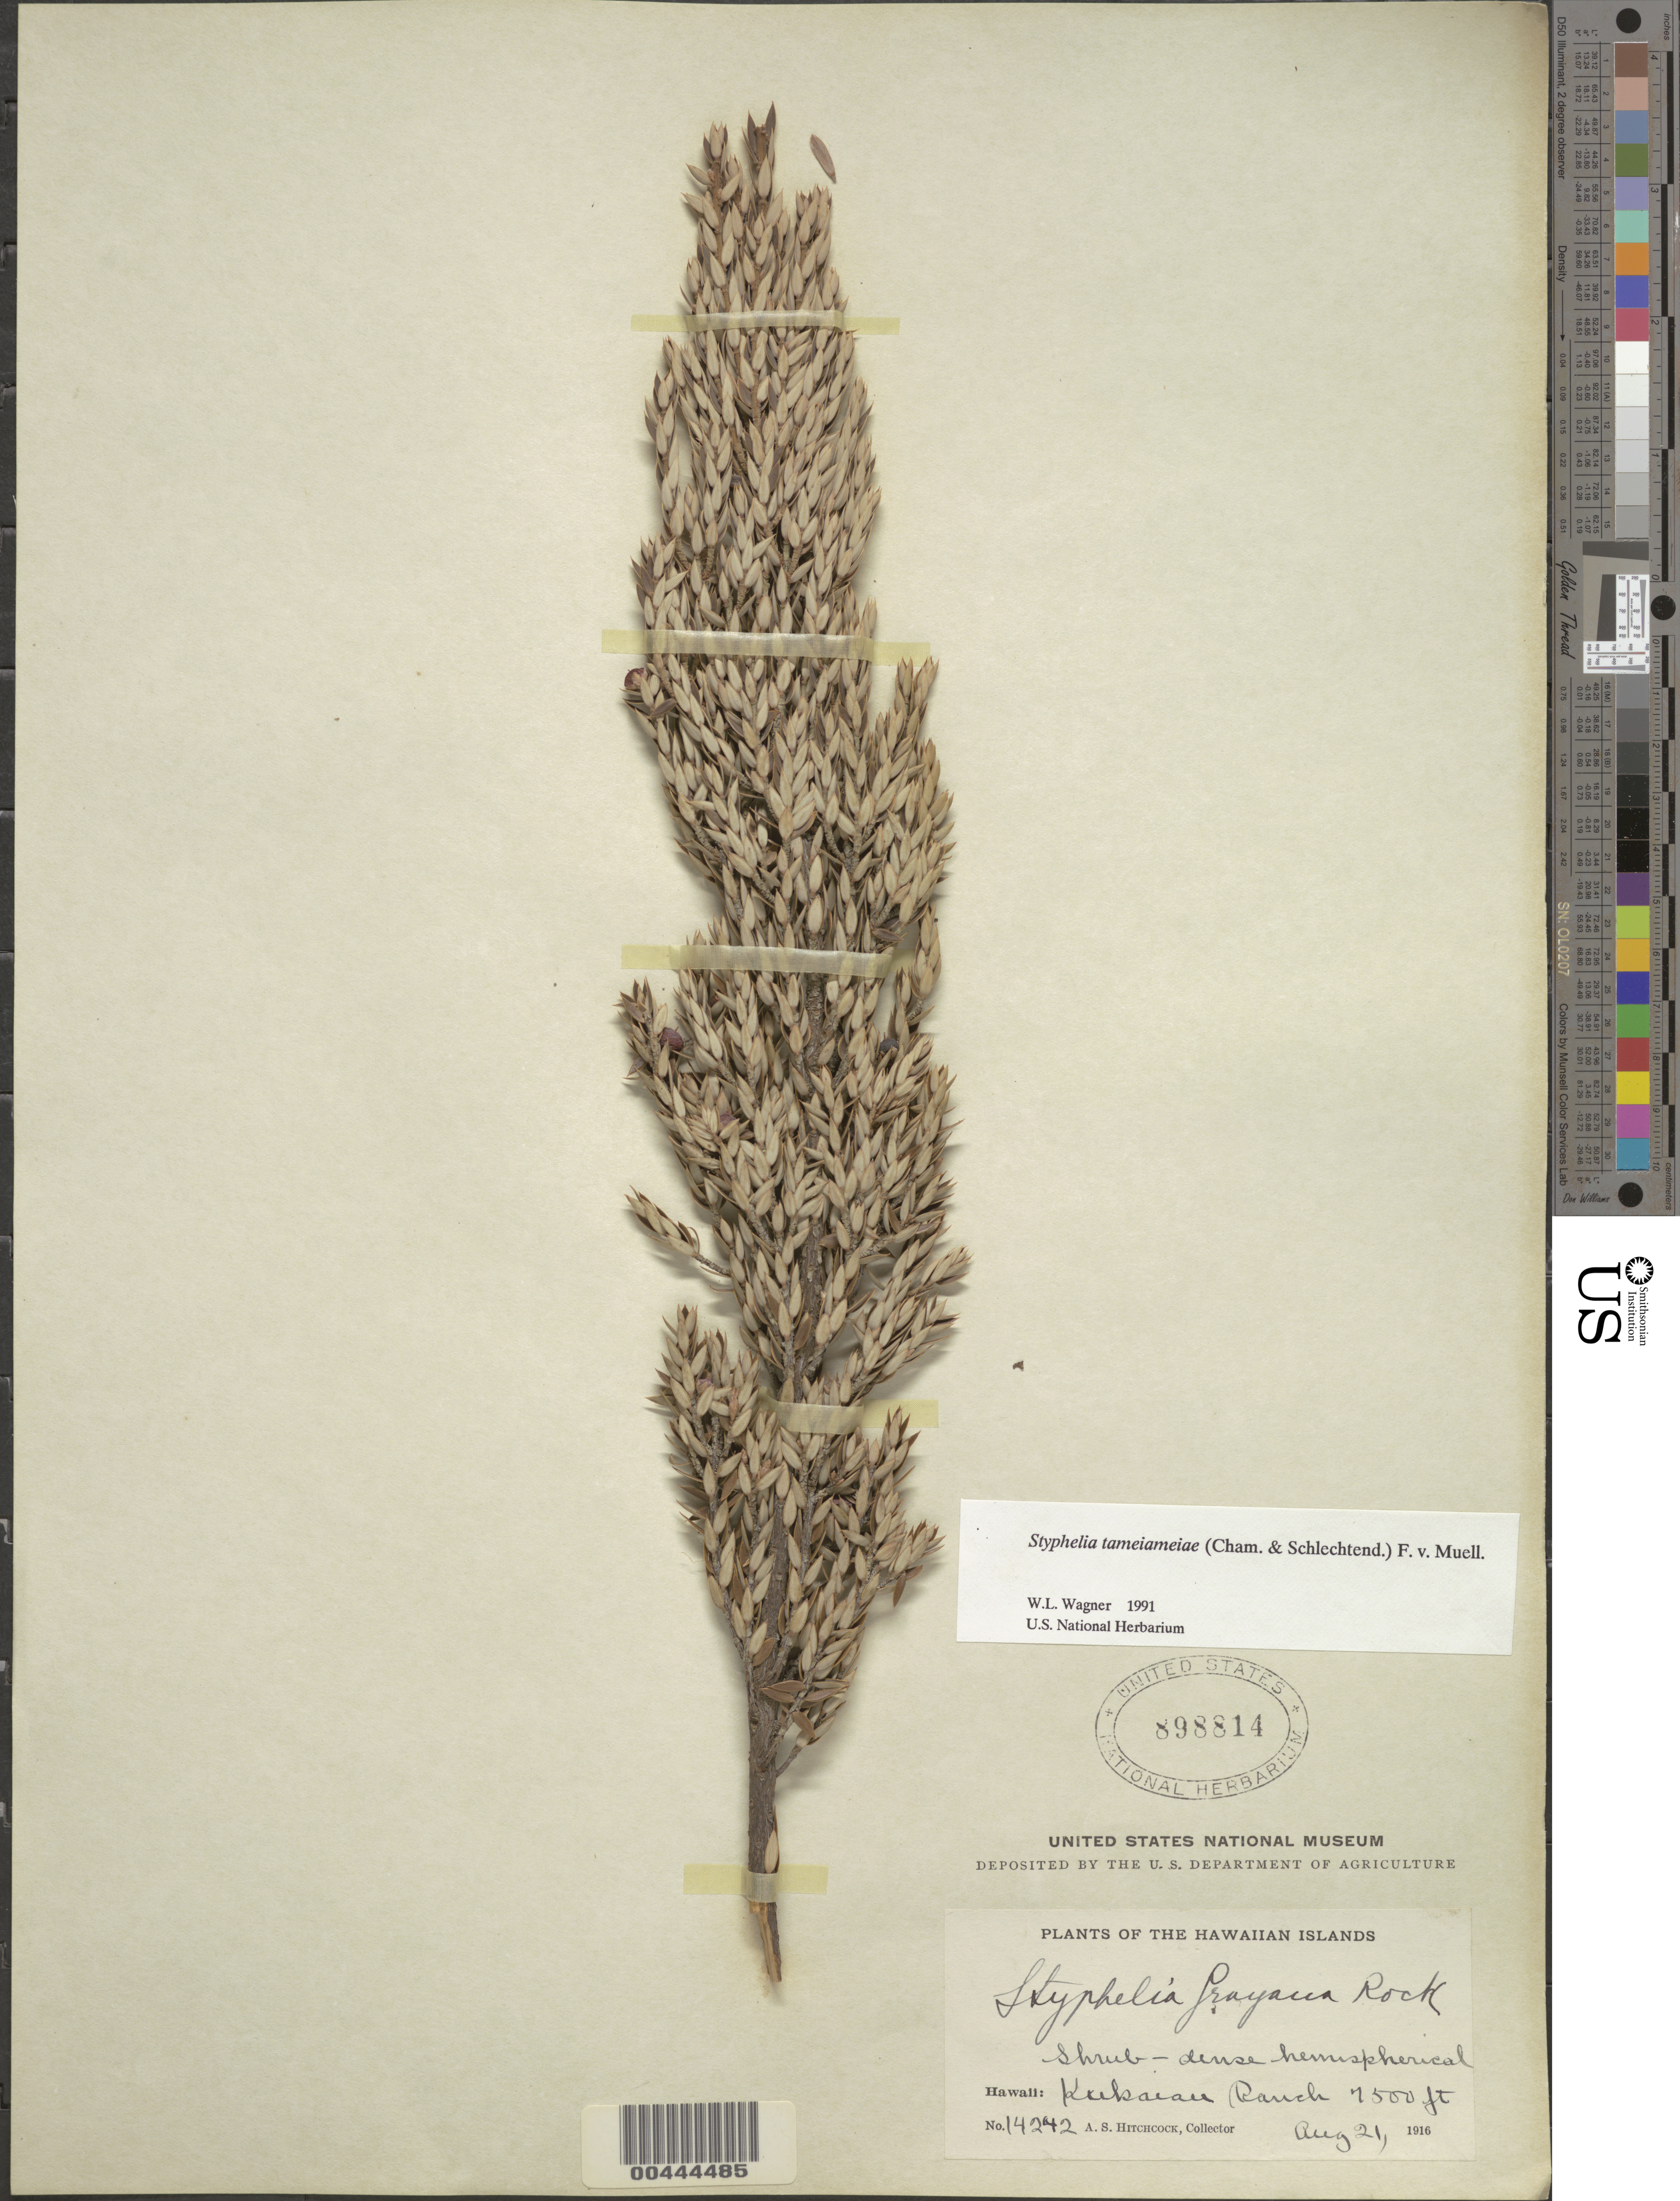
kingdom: Plantae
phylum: Tracheophyta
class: Magnoliopsida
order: Ericales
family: Ericaceae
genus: Leptecophylla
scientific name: Leptecophylla tameiameiae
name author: (Cham. & Schltdl.) C.M. Weiller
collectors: A. S. Hitchcock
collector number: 14242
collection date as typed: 21 Aug 1916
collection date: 1916-08-21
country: United States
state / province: Hawaii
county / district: Hawaii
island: Hawaii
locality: Kukaiau Ranch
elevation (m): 2286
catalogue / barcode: US 898814